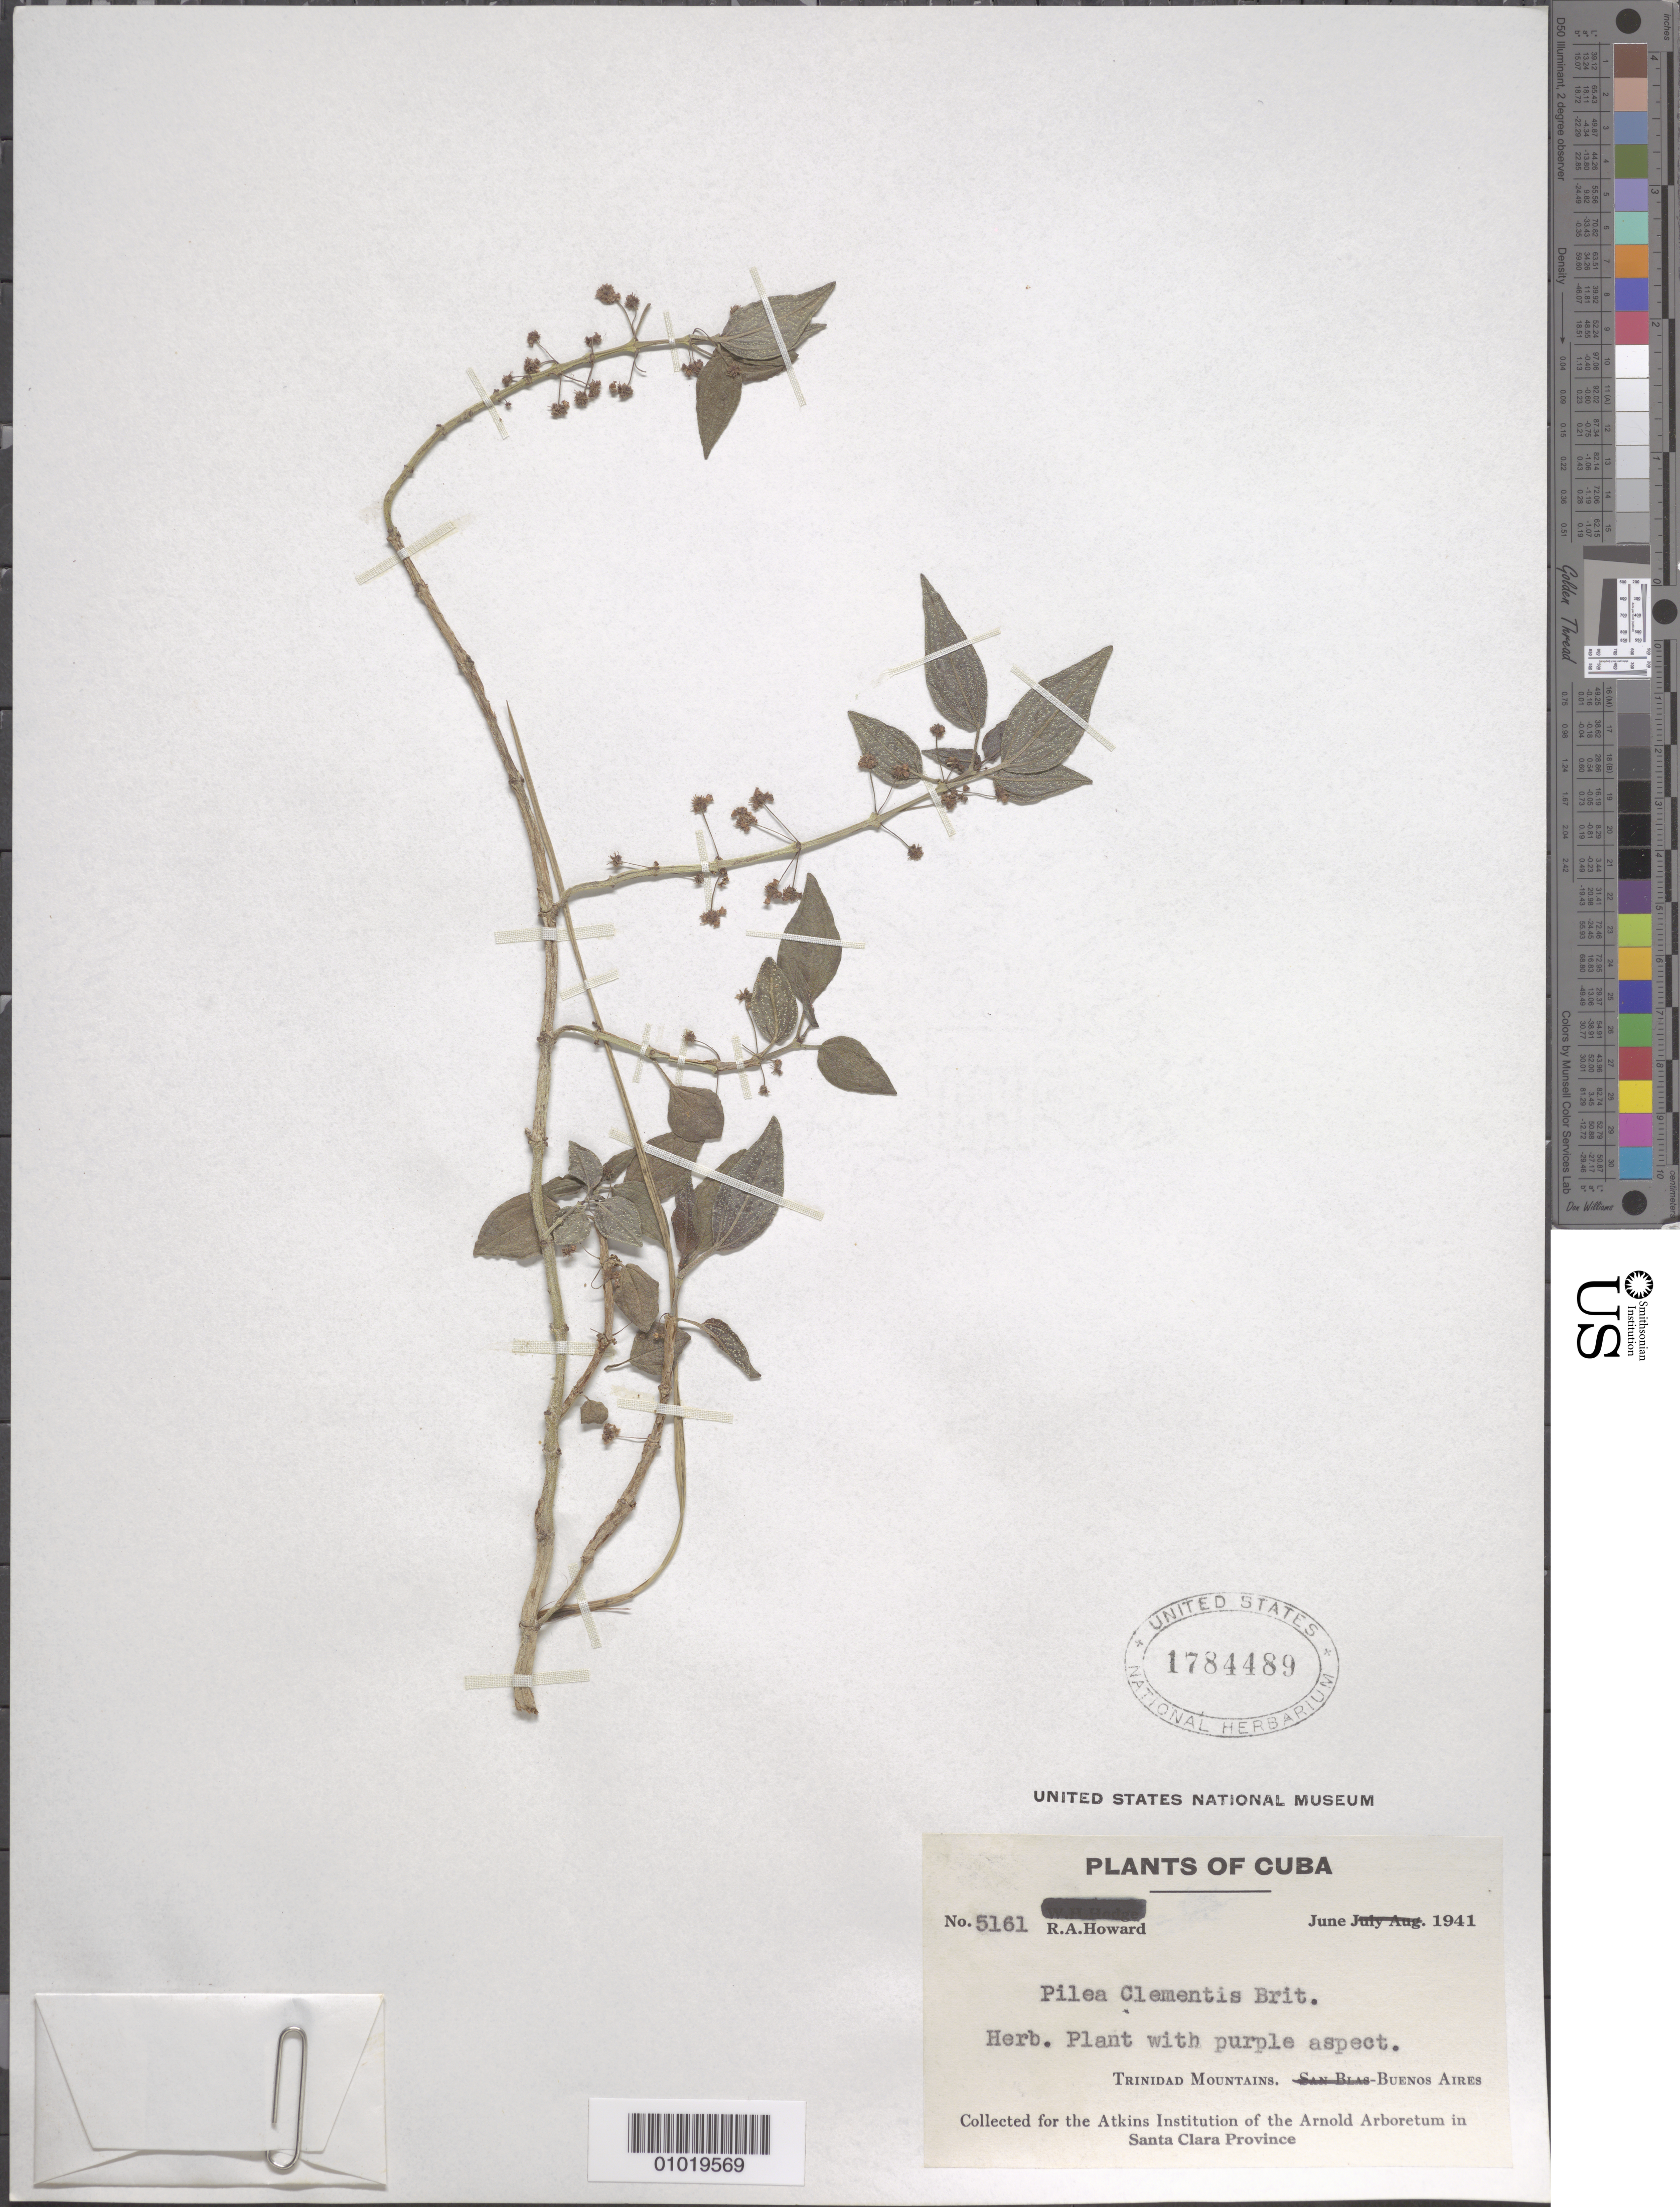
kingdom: Plantae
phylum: Tracheophyta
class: Magnoliopsida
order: Rosales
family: Urticaceae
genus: Pilea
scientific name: Pilea clementis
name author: Britton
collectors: R. A. Howard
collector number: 5161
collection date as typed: Jun 1941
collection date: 1941-06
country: Cuba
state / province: Villa Clara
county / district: Santa Clara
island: Cuba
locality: Trinidad Mountains, Buenos Aires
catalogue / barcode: US 1784489